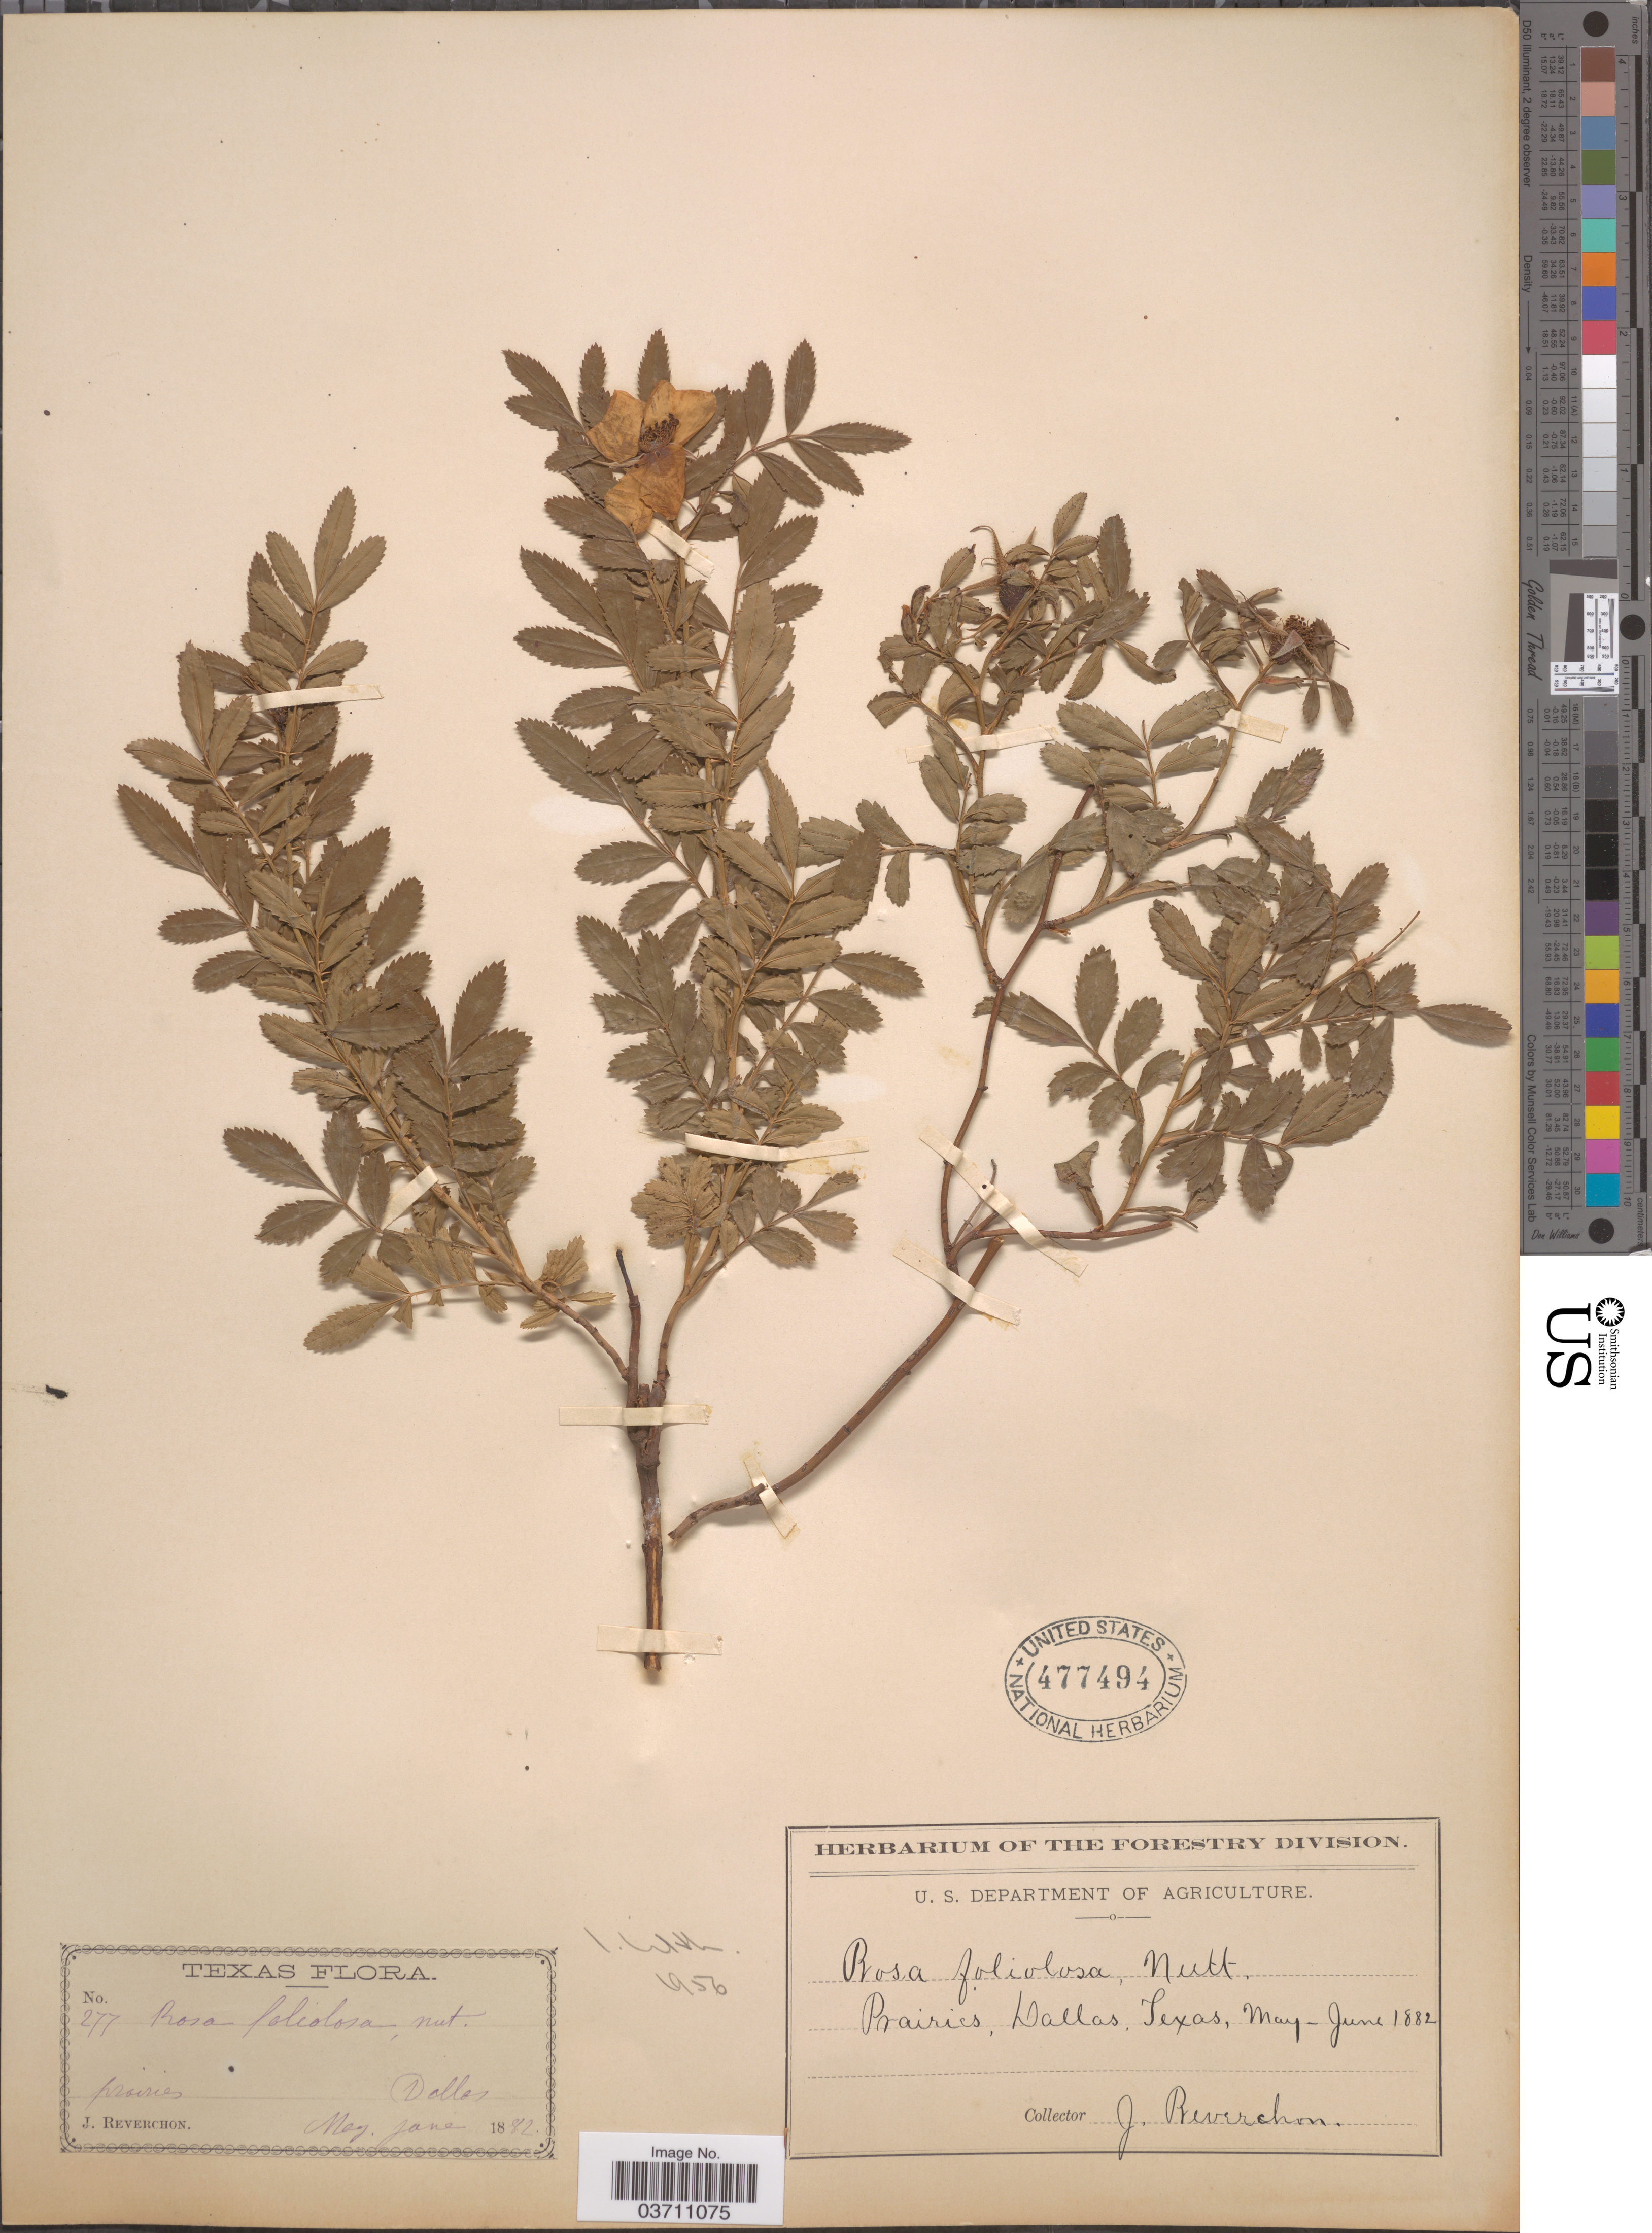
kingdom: Plantae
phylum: Tracheophyta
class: Magnoliopsida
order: Rosales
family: Rosaceae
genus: Rosa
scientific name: Rosa foliolosa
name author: Nutt.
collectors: J. Reverchon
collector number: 277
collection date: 1882-05/1882-06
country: United States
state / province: Texas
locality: Prairies, Dallas.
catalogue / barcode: US 477494